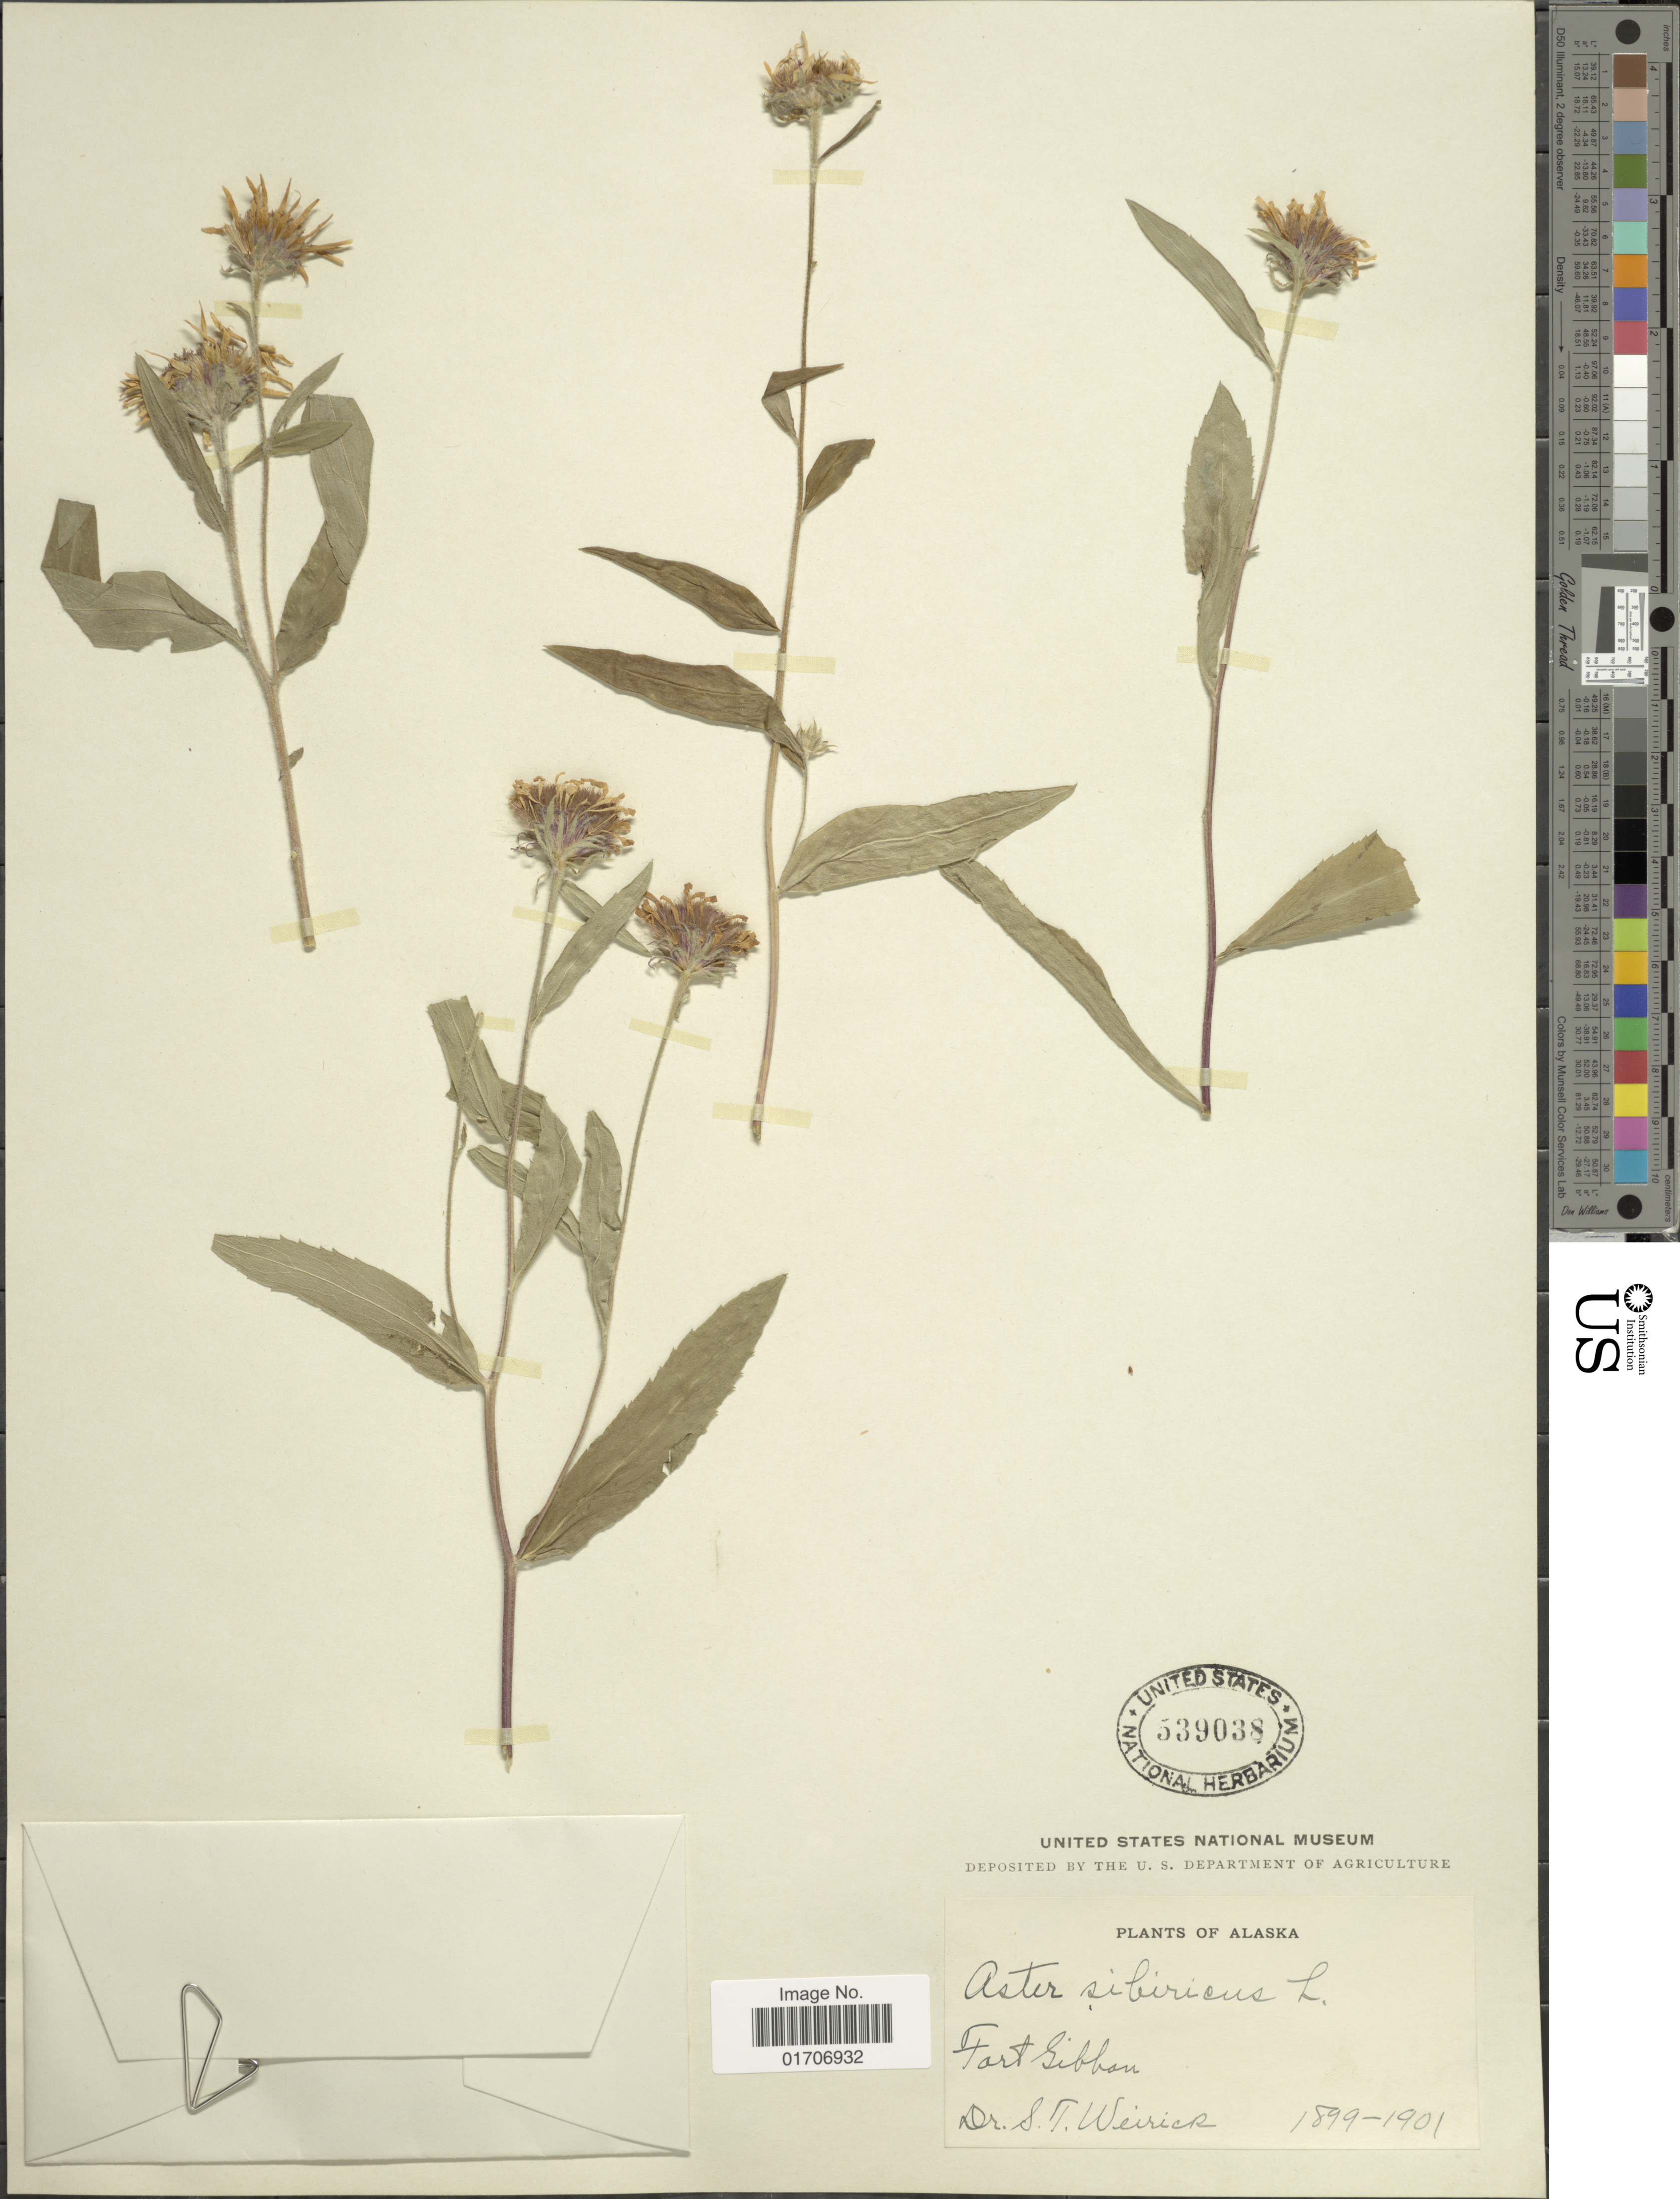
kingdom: Plantae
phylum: Tracheophyta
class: Magnoliopsida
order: Asterales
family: Asteraceae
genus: Eurybia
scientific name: Eurybia sibirica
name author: (L.) G.L. Nesom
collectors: S. Weirick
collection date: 1899/1901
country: United States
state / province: Alaska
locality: Fort Gibbon.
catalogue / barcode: US 539038